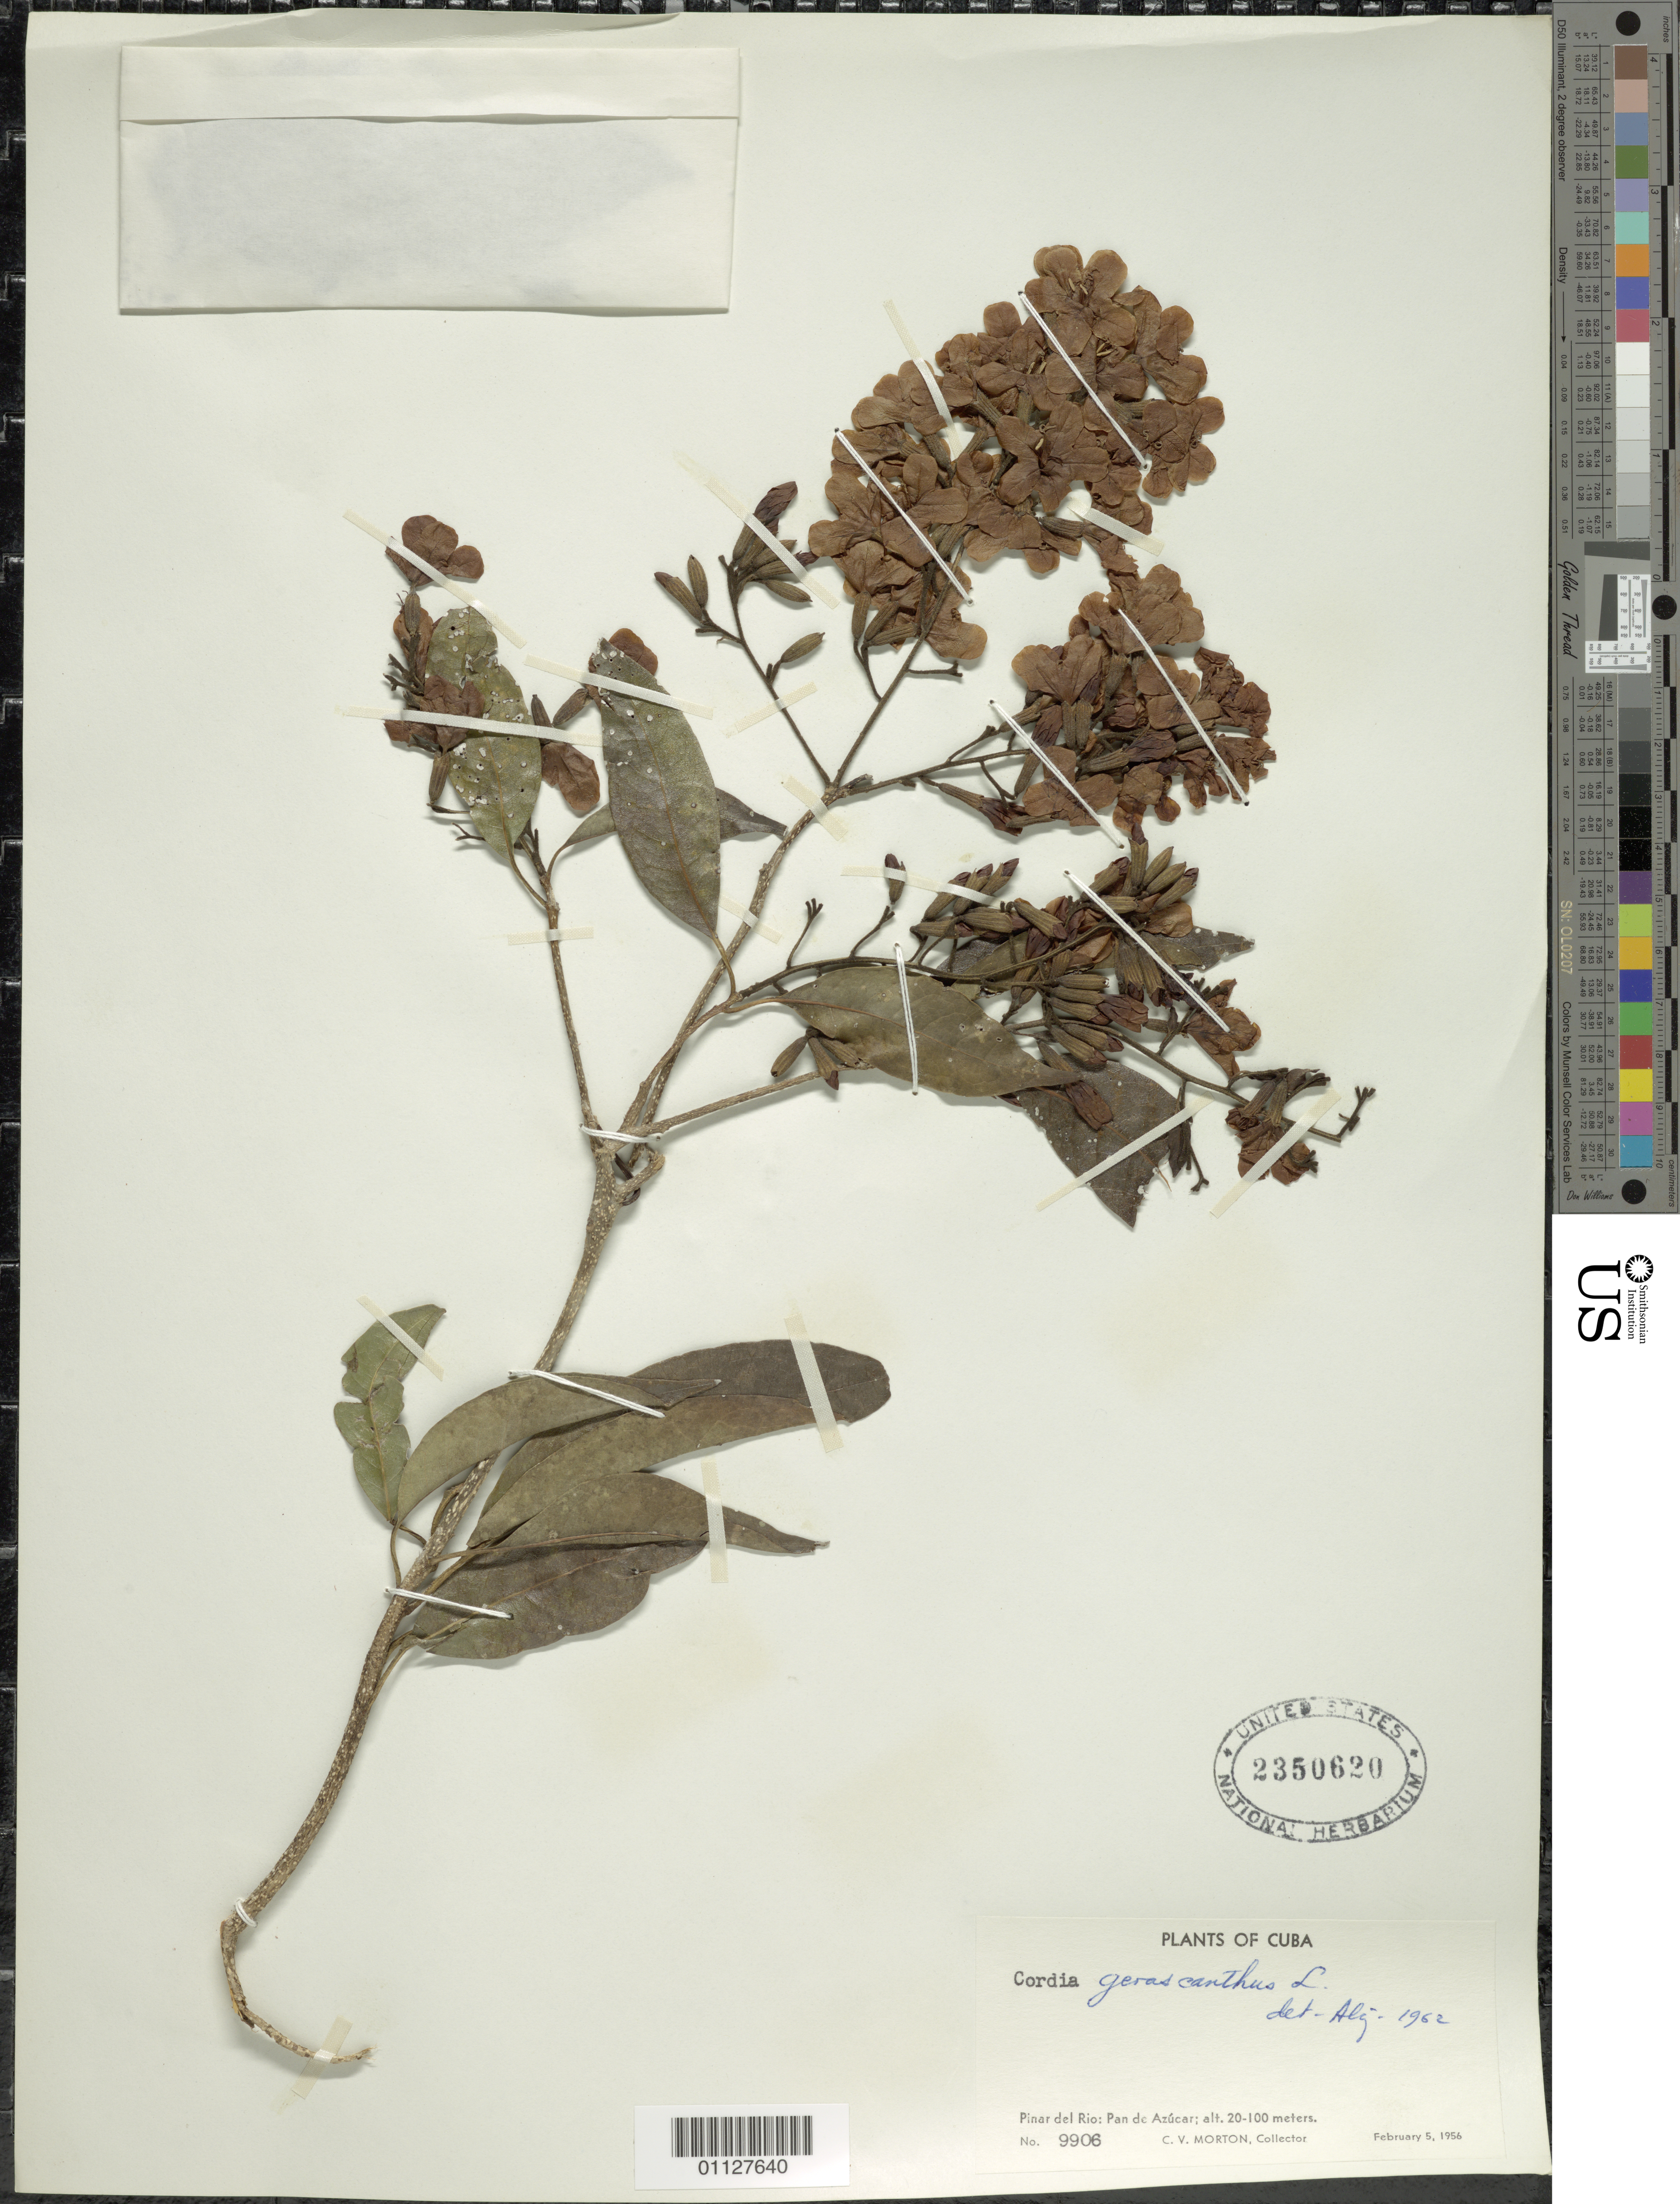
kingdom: Plantae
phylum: Tracheophyta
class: Magnoliopsida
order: Boraginales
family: Cordiaceae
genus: Cordia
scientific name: Cordia gerascanthus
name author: L.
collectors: C. V. Morton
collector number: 9906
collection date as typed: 05 Feb 1956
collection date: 1956-02-05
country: Cuba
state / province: Pinar del Rio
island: Cuba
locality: Pan de Azucar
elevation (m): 20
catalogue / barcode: US 2350620